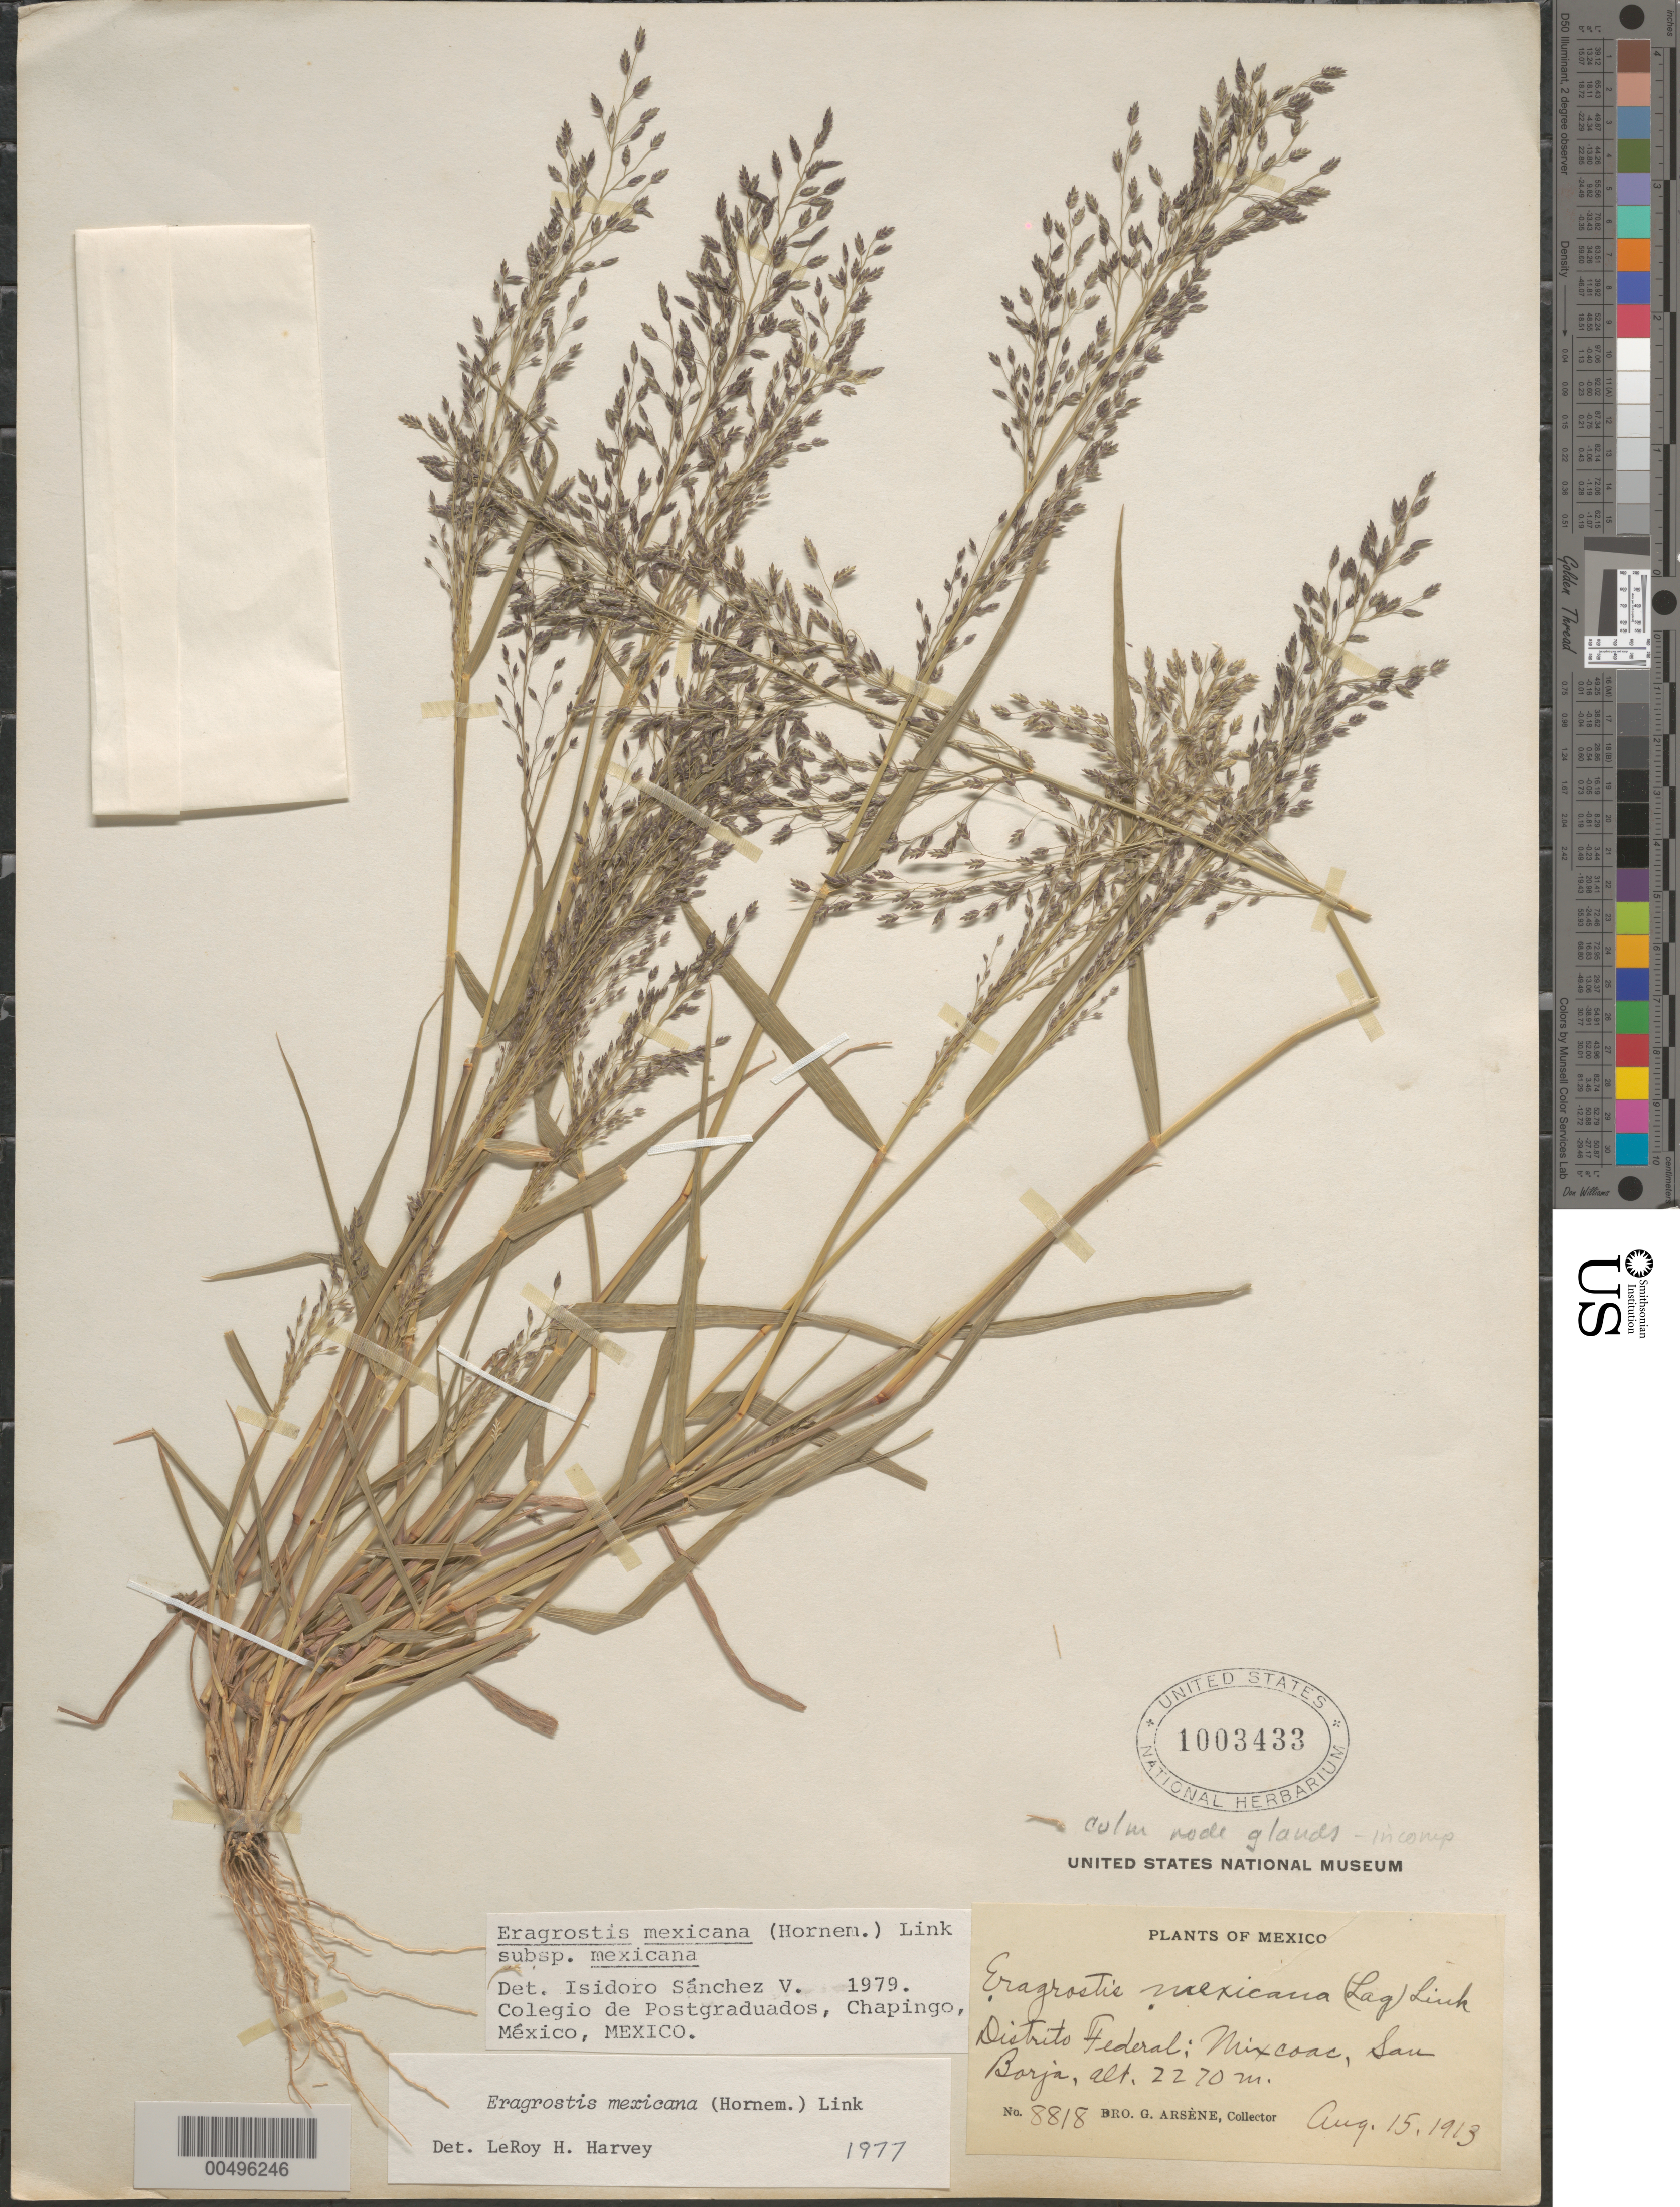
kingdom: Plantae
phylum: Tracheophyta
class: Liliopsida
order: Poales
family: Poaceae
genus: Eragrostis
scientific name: Eragrostis mexicana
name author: (Hornem.) Link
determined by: Sánchez Vega, I. M.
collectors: Bro. G. Arsène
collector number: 8818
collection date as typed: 15 Aug 1913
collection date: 1913-08-15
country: Mexico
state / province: Distrito Federal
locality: Mixcoac, San Borja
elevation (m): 2270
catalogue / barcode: US 1003433